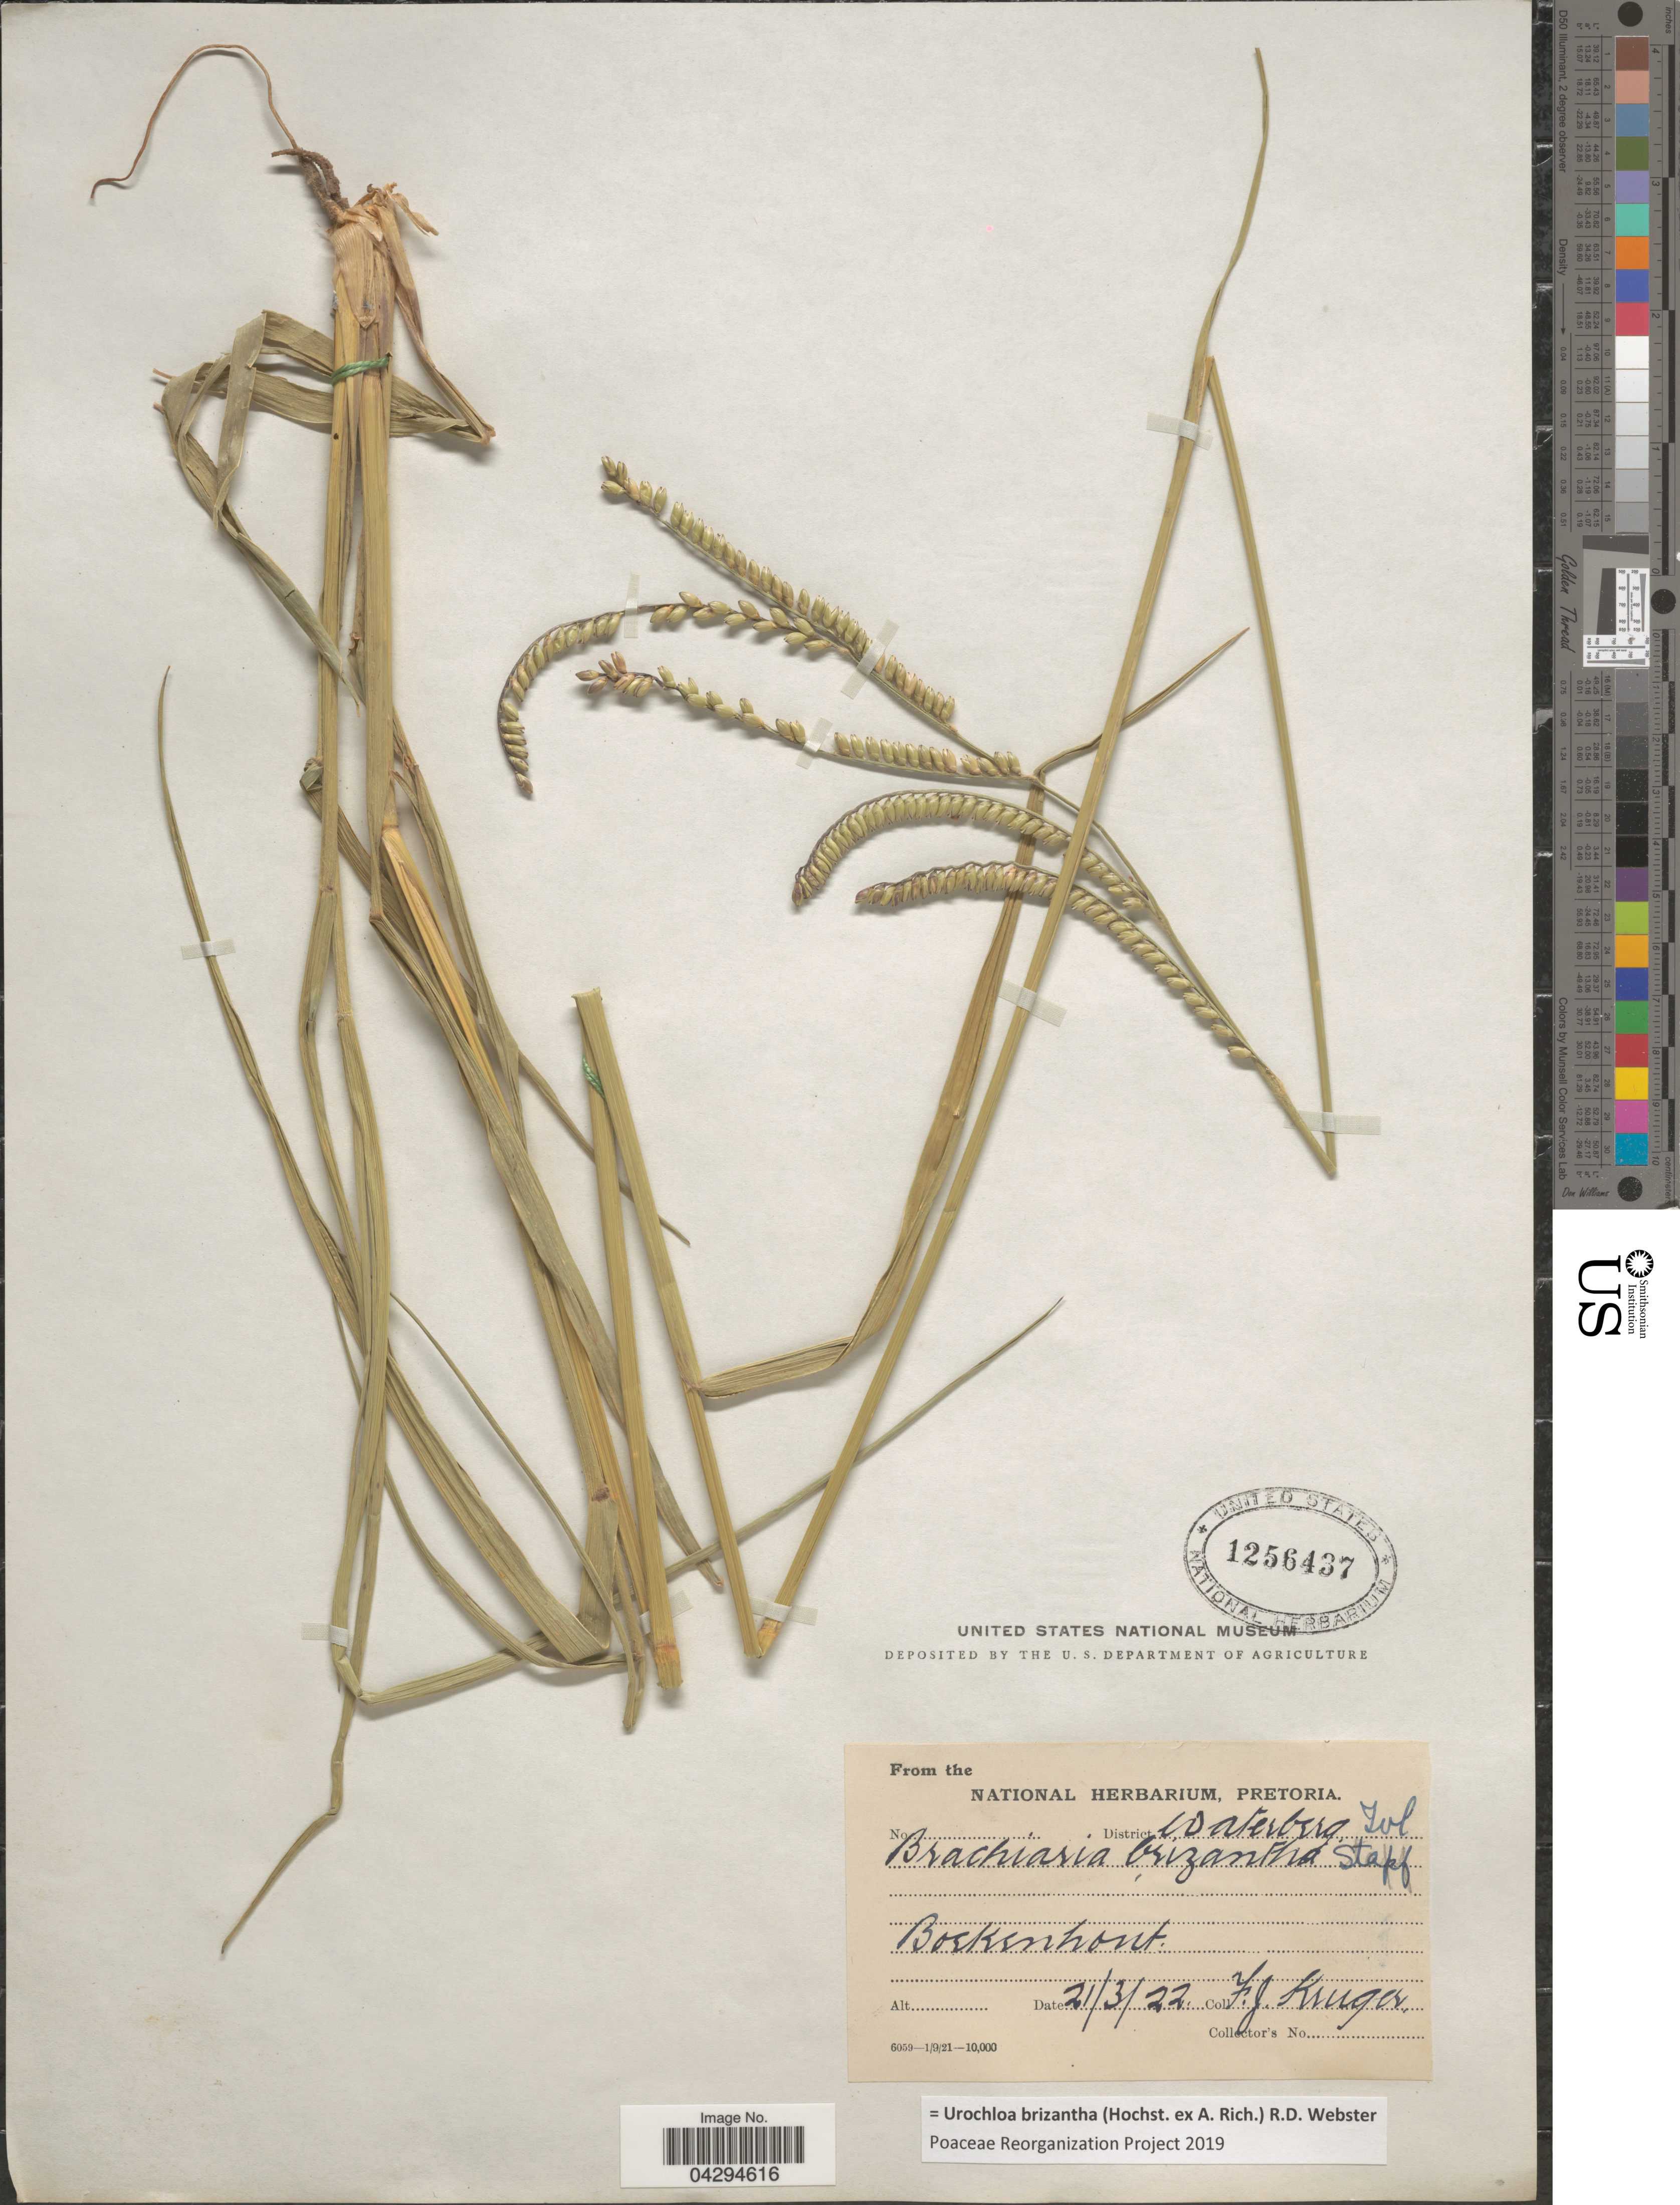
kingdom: Plantae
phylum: Tracheophyta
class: Liliopsida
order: Poales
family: Poaceae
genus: Urochloa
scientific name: Urochloa brizantha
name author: (Hochst. ex A. Rich.) R.D. Webster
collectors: F. Kruger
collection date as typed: Transcribed d/m/y: 21/3/22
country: South Africa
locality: District Waterberg Tvl. Boekenhout.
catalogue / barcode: US 1256437